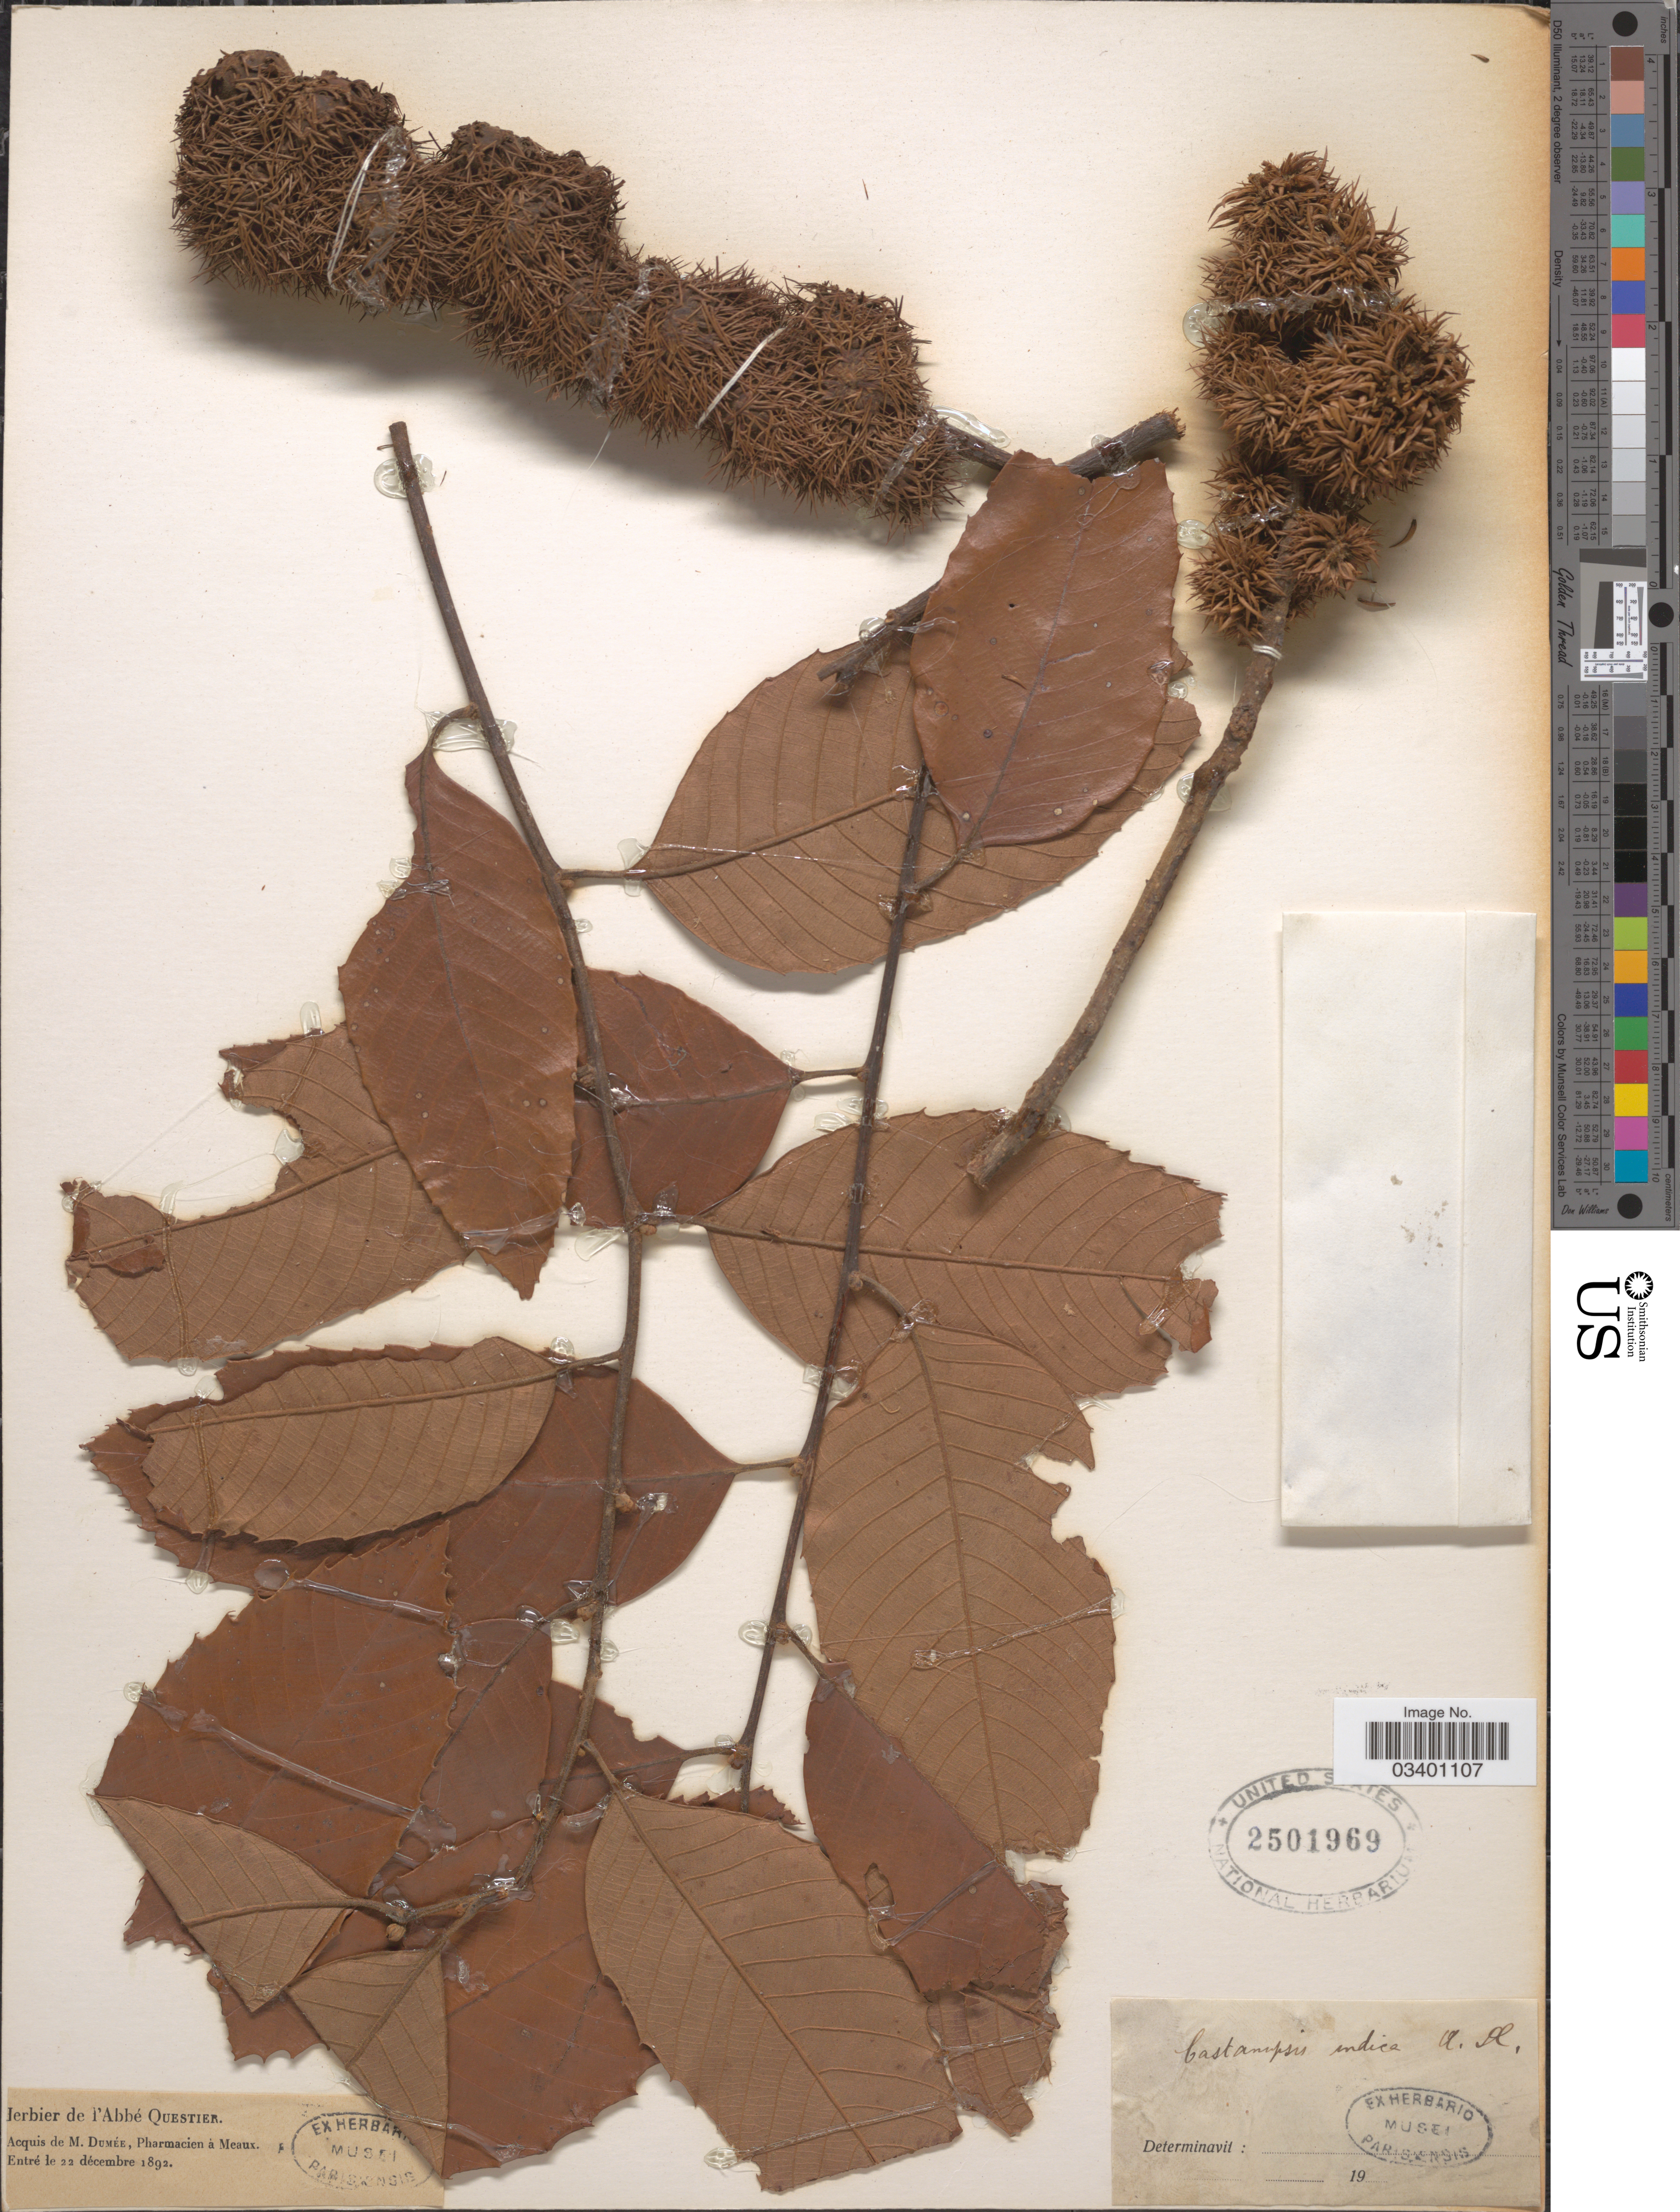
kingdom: Plantae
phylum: Tracheophyta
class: Magnoliopsida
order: Fagales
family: Fagaceae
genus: Castanopsis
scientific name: Castanopsis indica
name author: (Roxb.) A. DC.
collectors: Herbier de l'Abbé Questier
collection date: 1892-12-22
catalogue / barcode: US 2501969